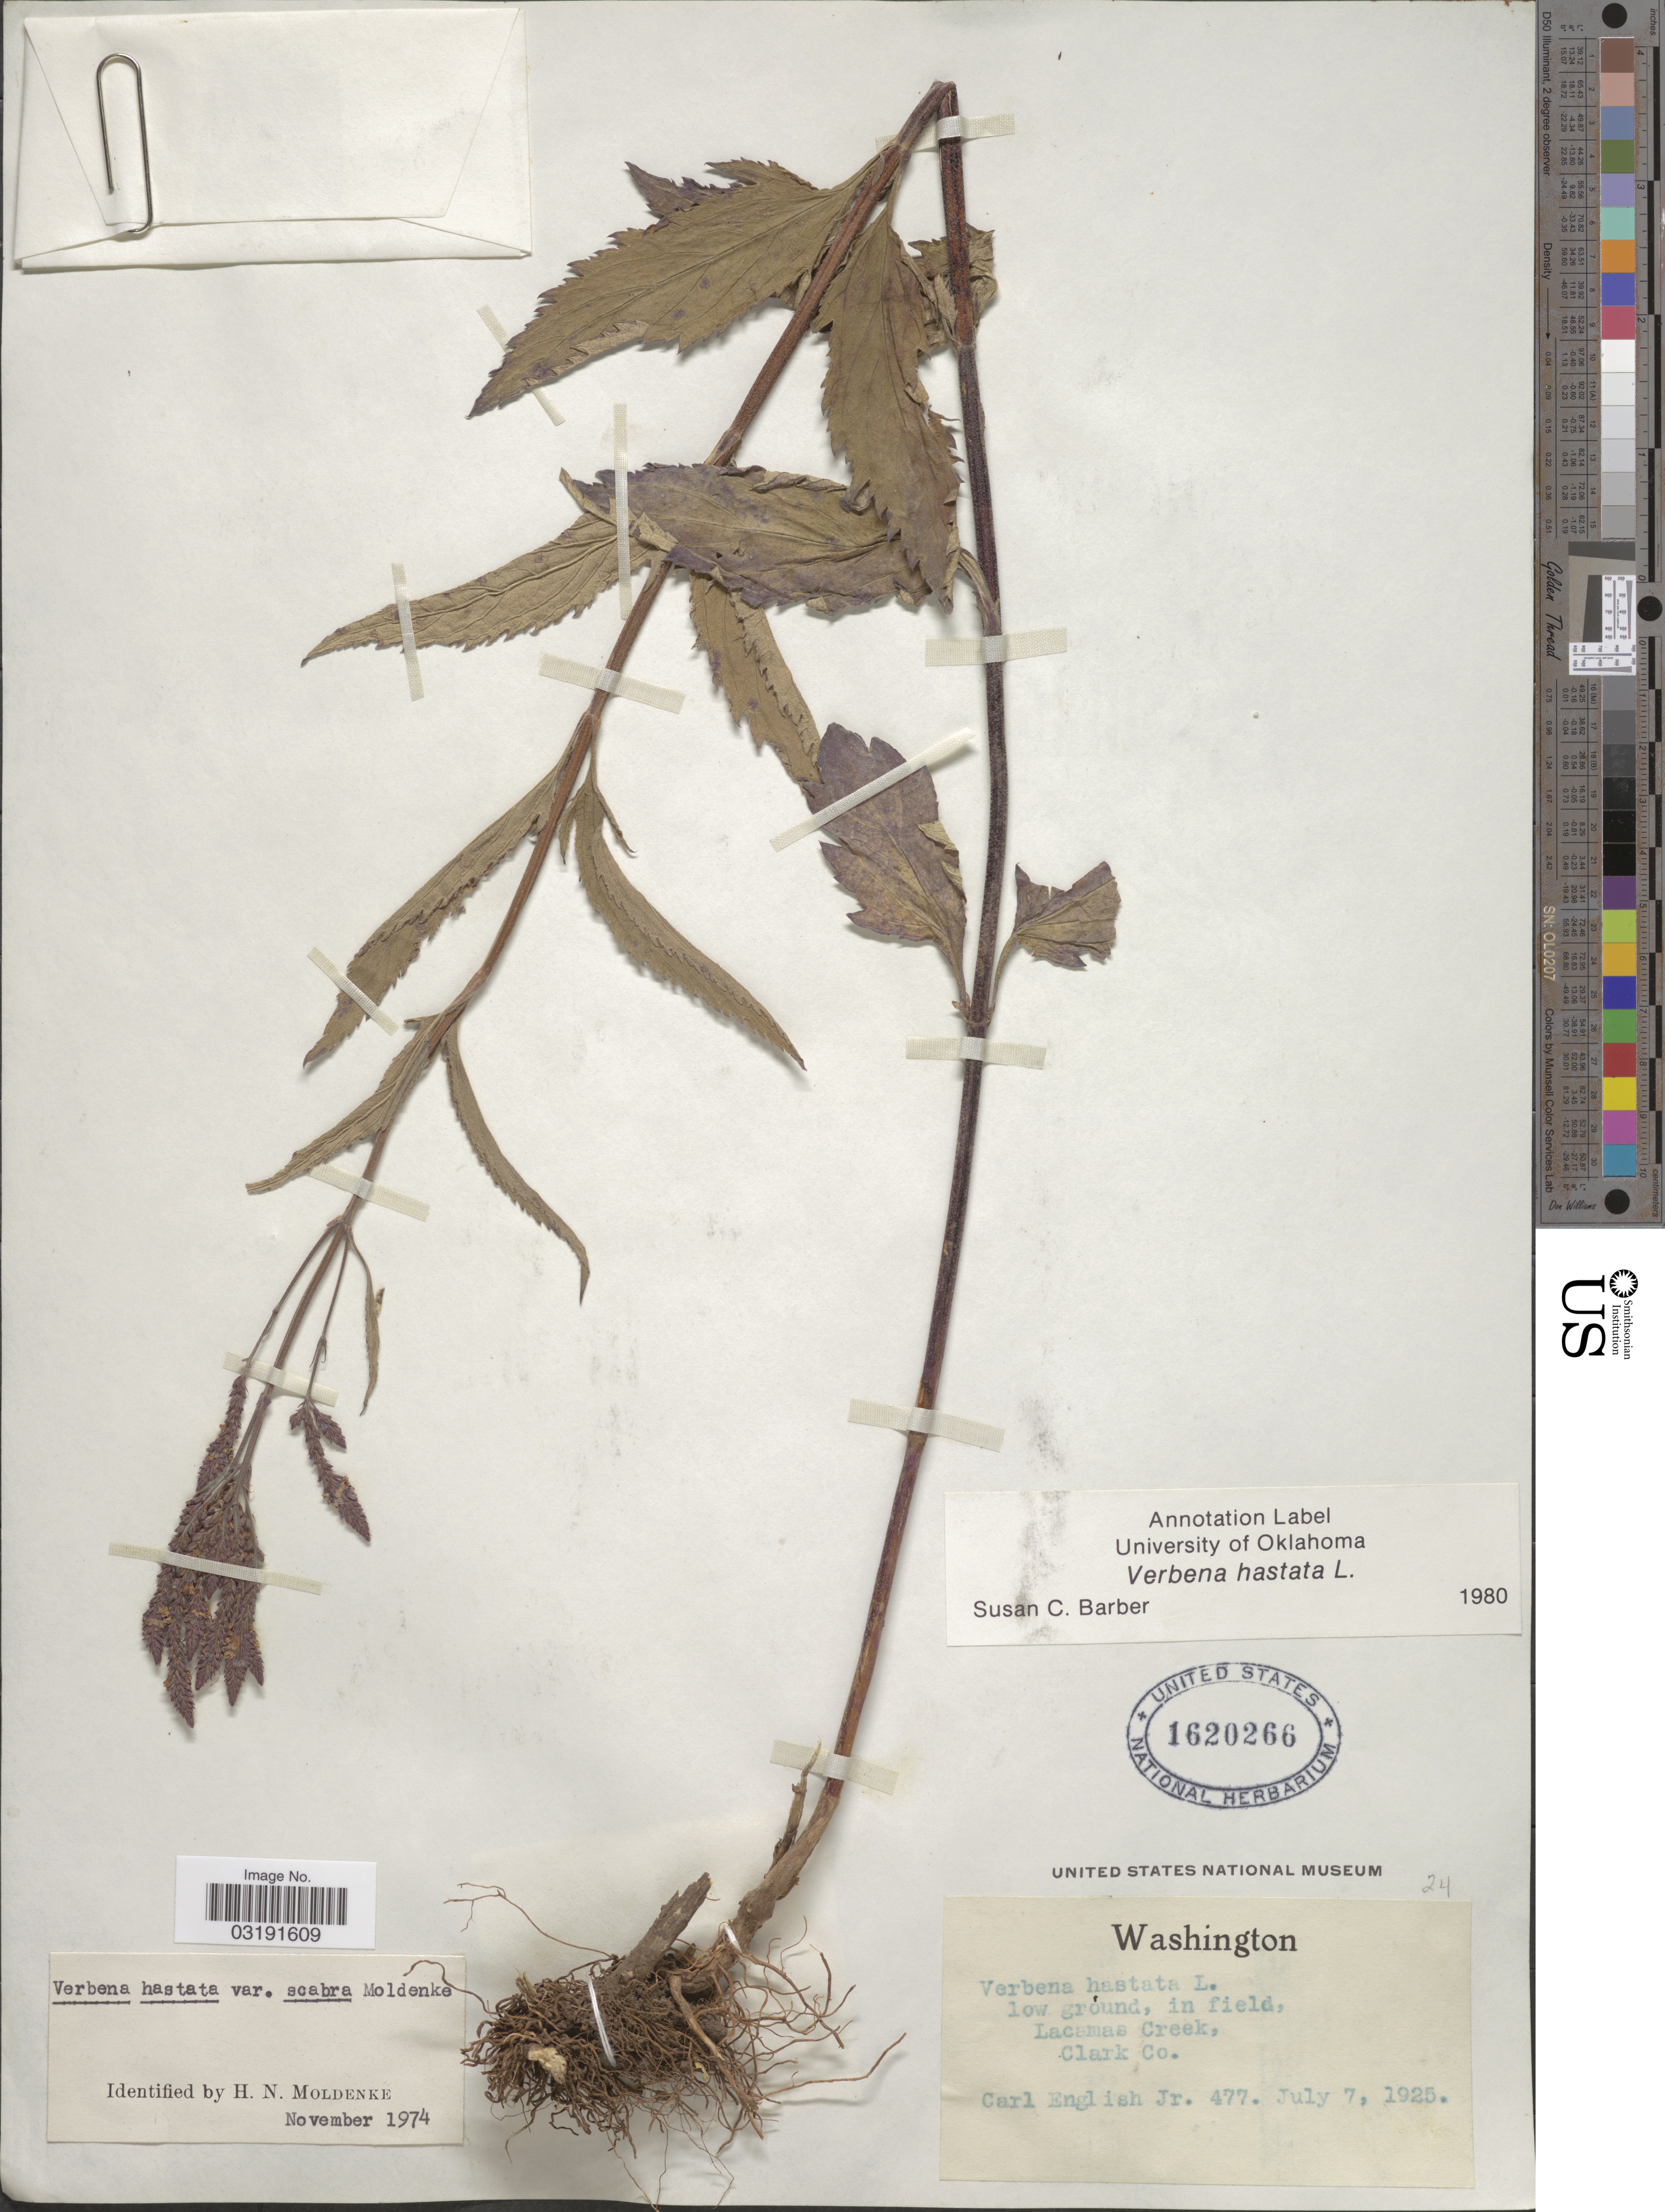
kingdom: Plantae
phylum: Tracheophyta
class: Magnoliopsida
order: Lamiales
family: Verbenaceae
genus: Verbena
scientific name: Verbena hastata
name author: L.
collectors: C. English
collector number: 477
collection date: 1925-07-07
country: United States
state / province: Washington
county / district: Clark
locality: Lacamas Creek, Clark Co.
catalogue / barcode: US 1620266